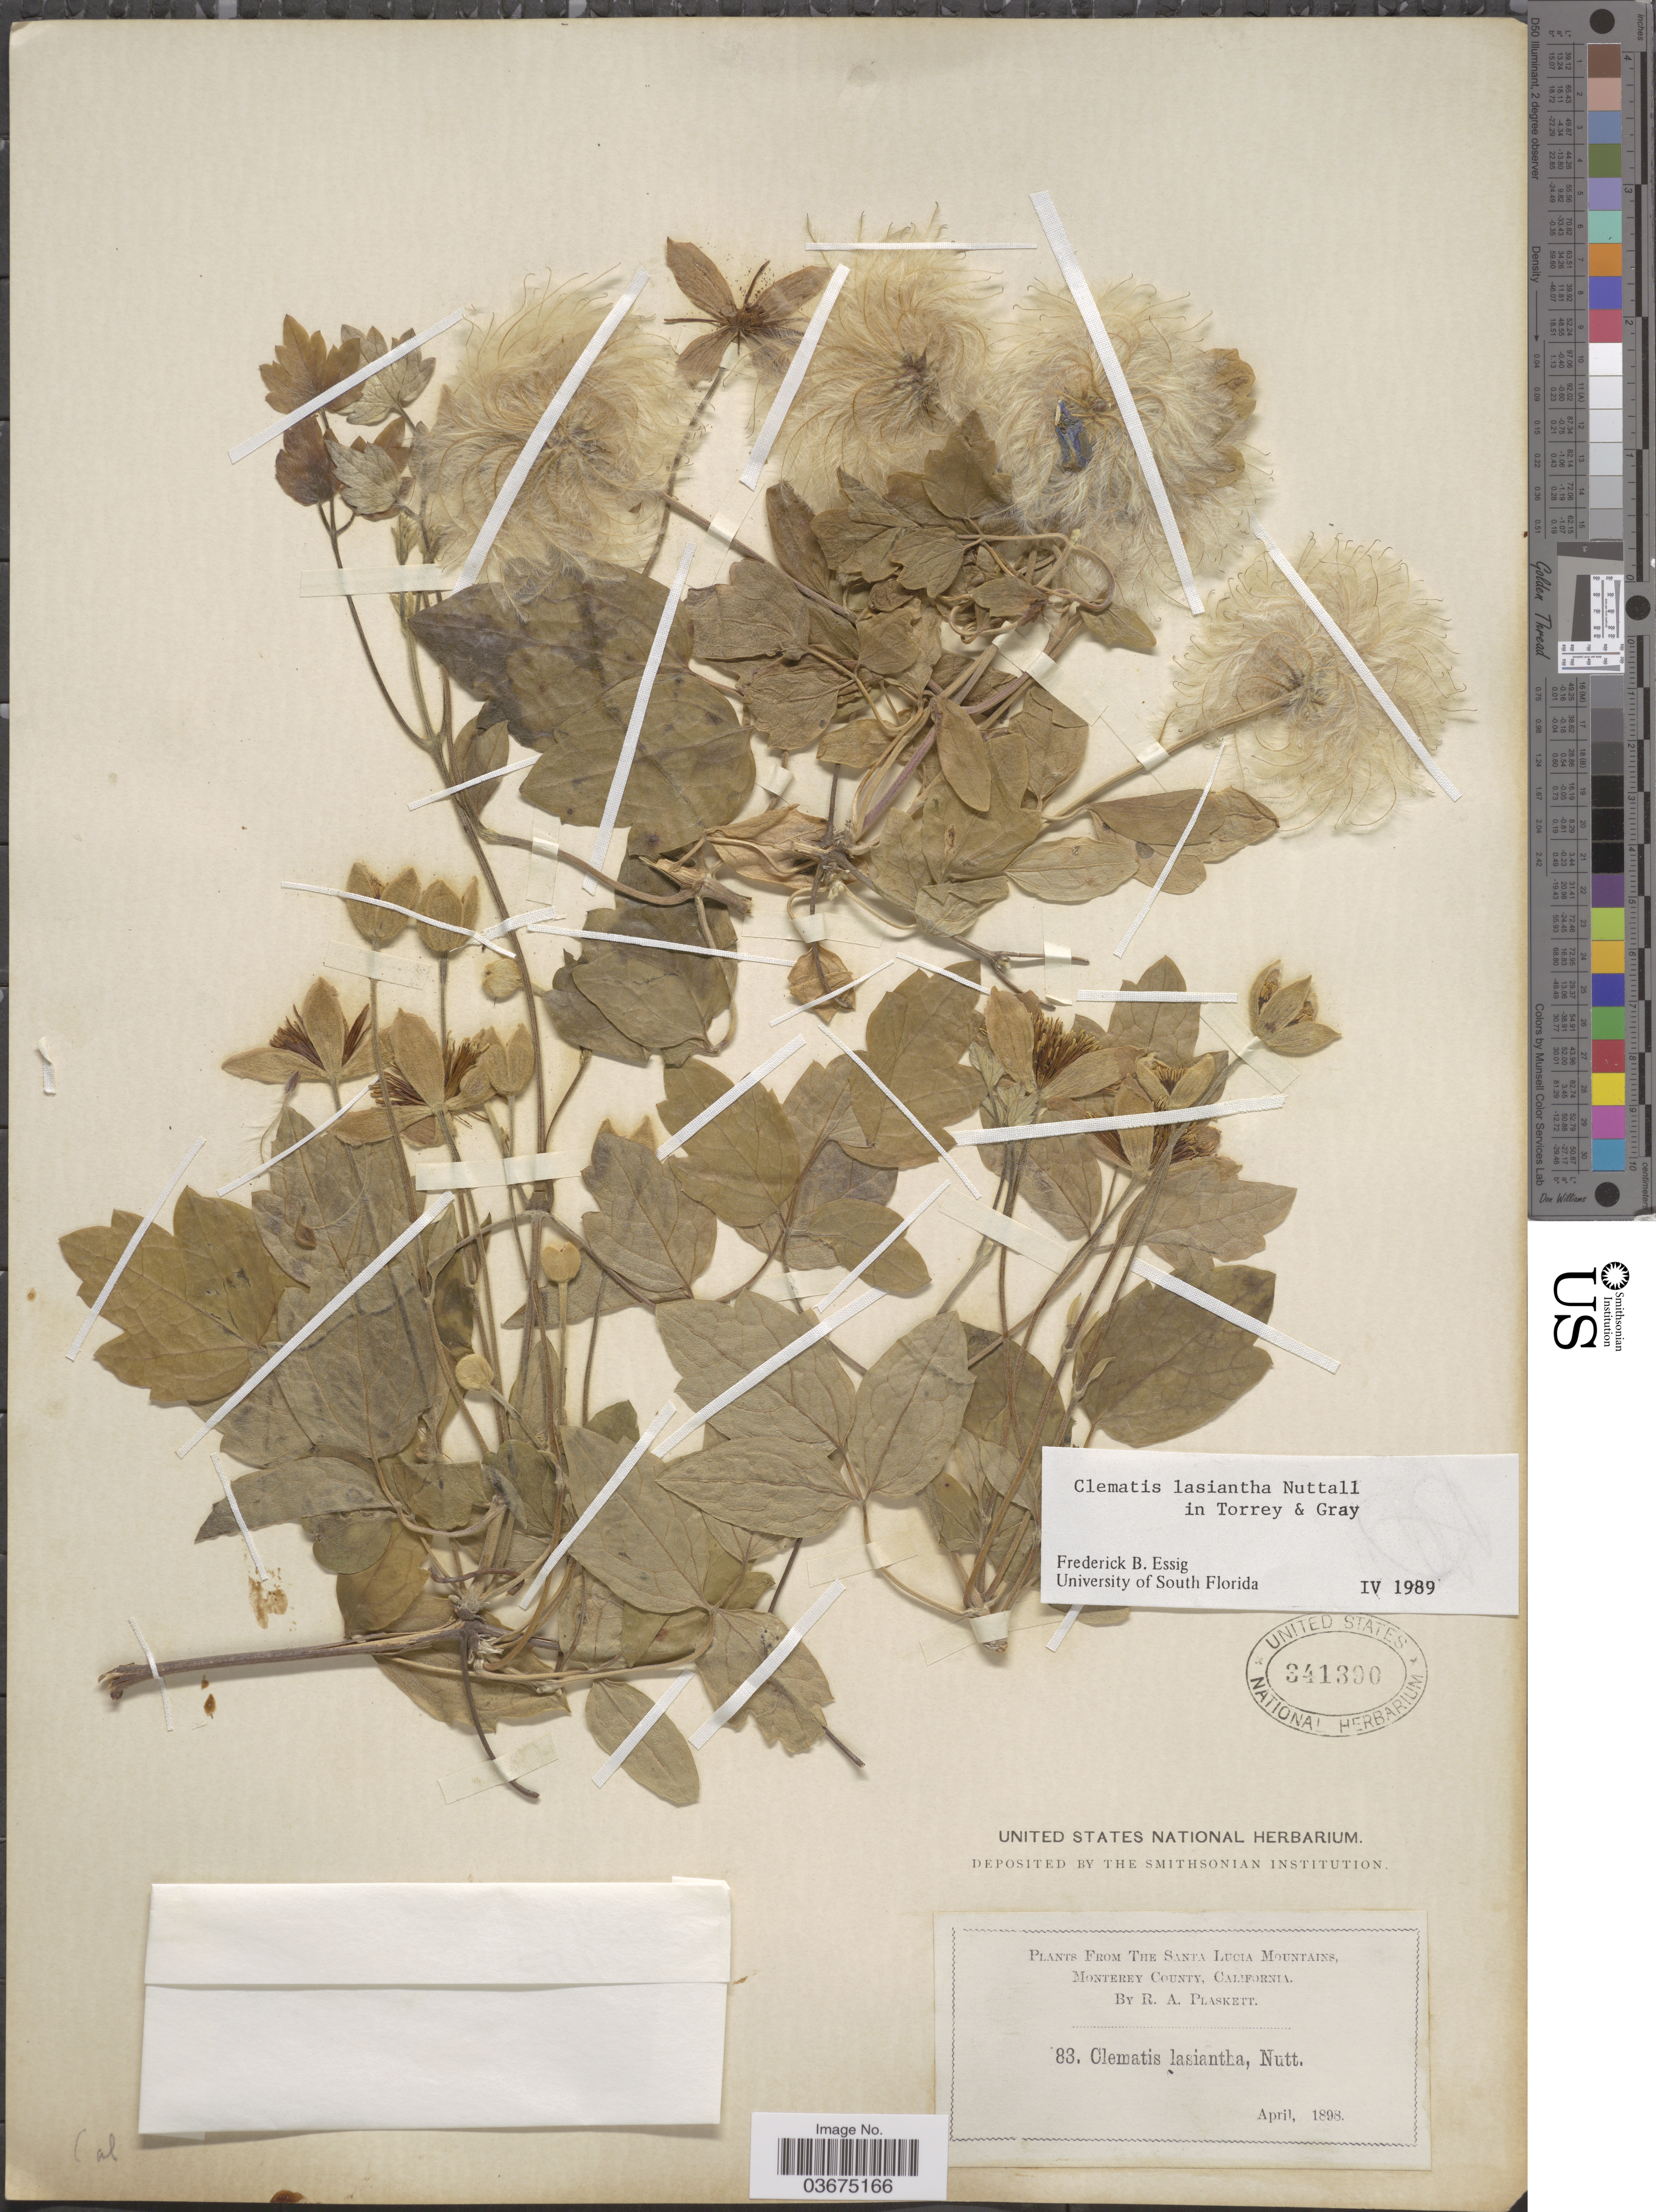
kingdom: Plantae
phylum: Tracheophyta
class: Magnoliopsida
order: Ranunculales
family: Ranunculaceae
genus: Clematis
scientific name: Clematis lasiantha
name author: Nutt.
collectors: R. Plaskett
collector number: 83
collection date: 1898-04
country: United States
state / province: California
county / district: Monterey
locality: The Santa Lucia Mountains, Monterey County.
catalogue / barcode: US 341390